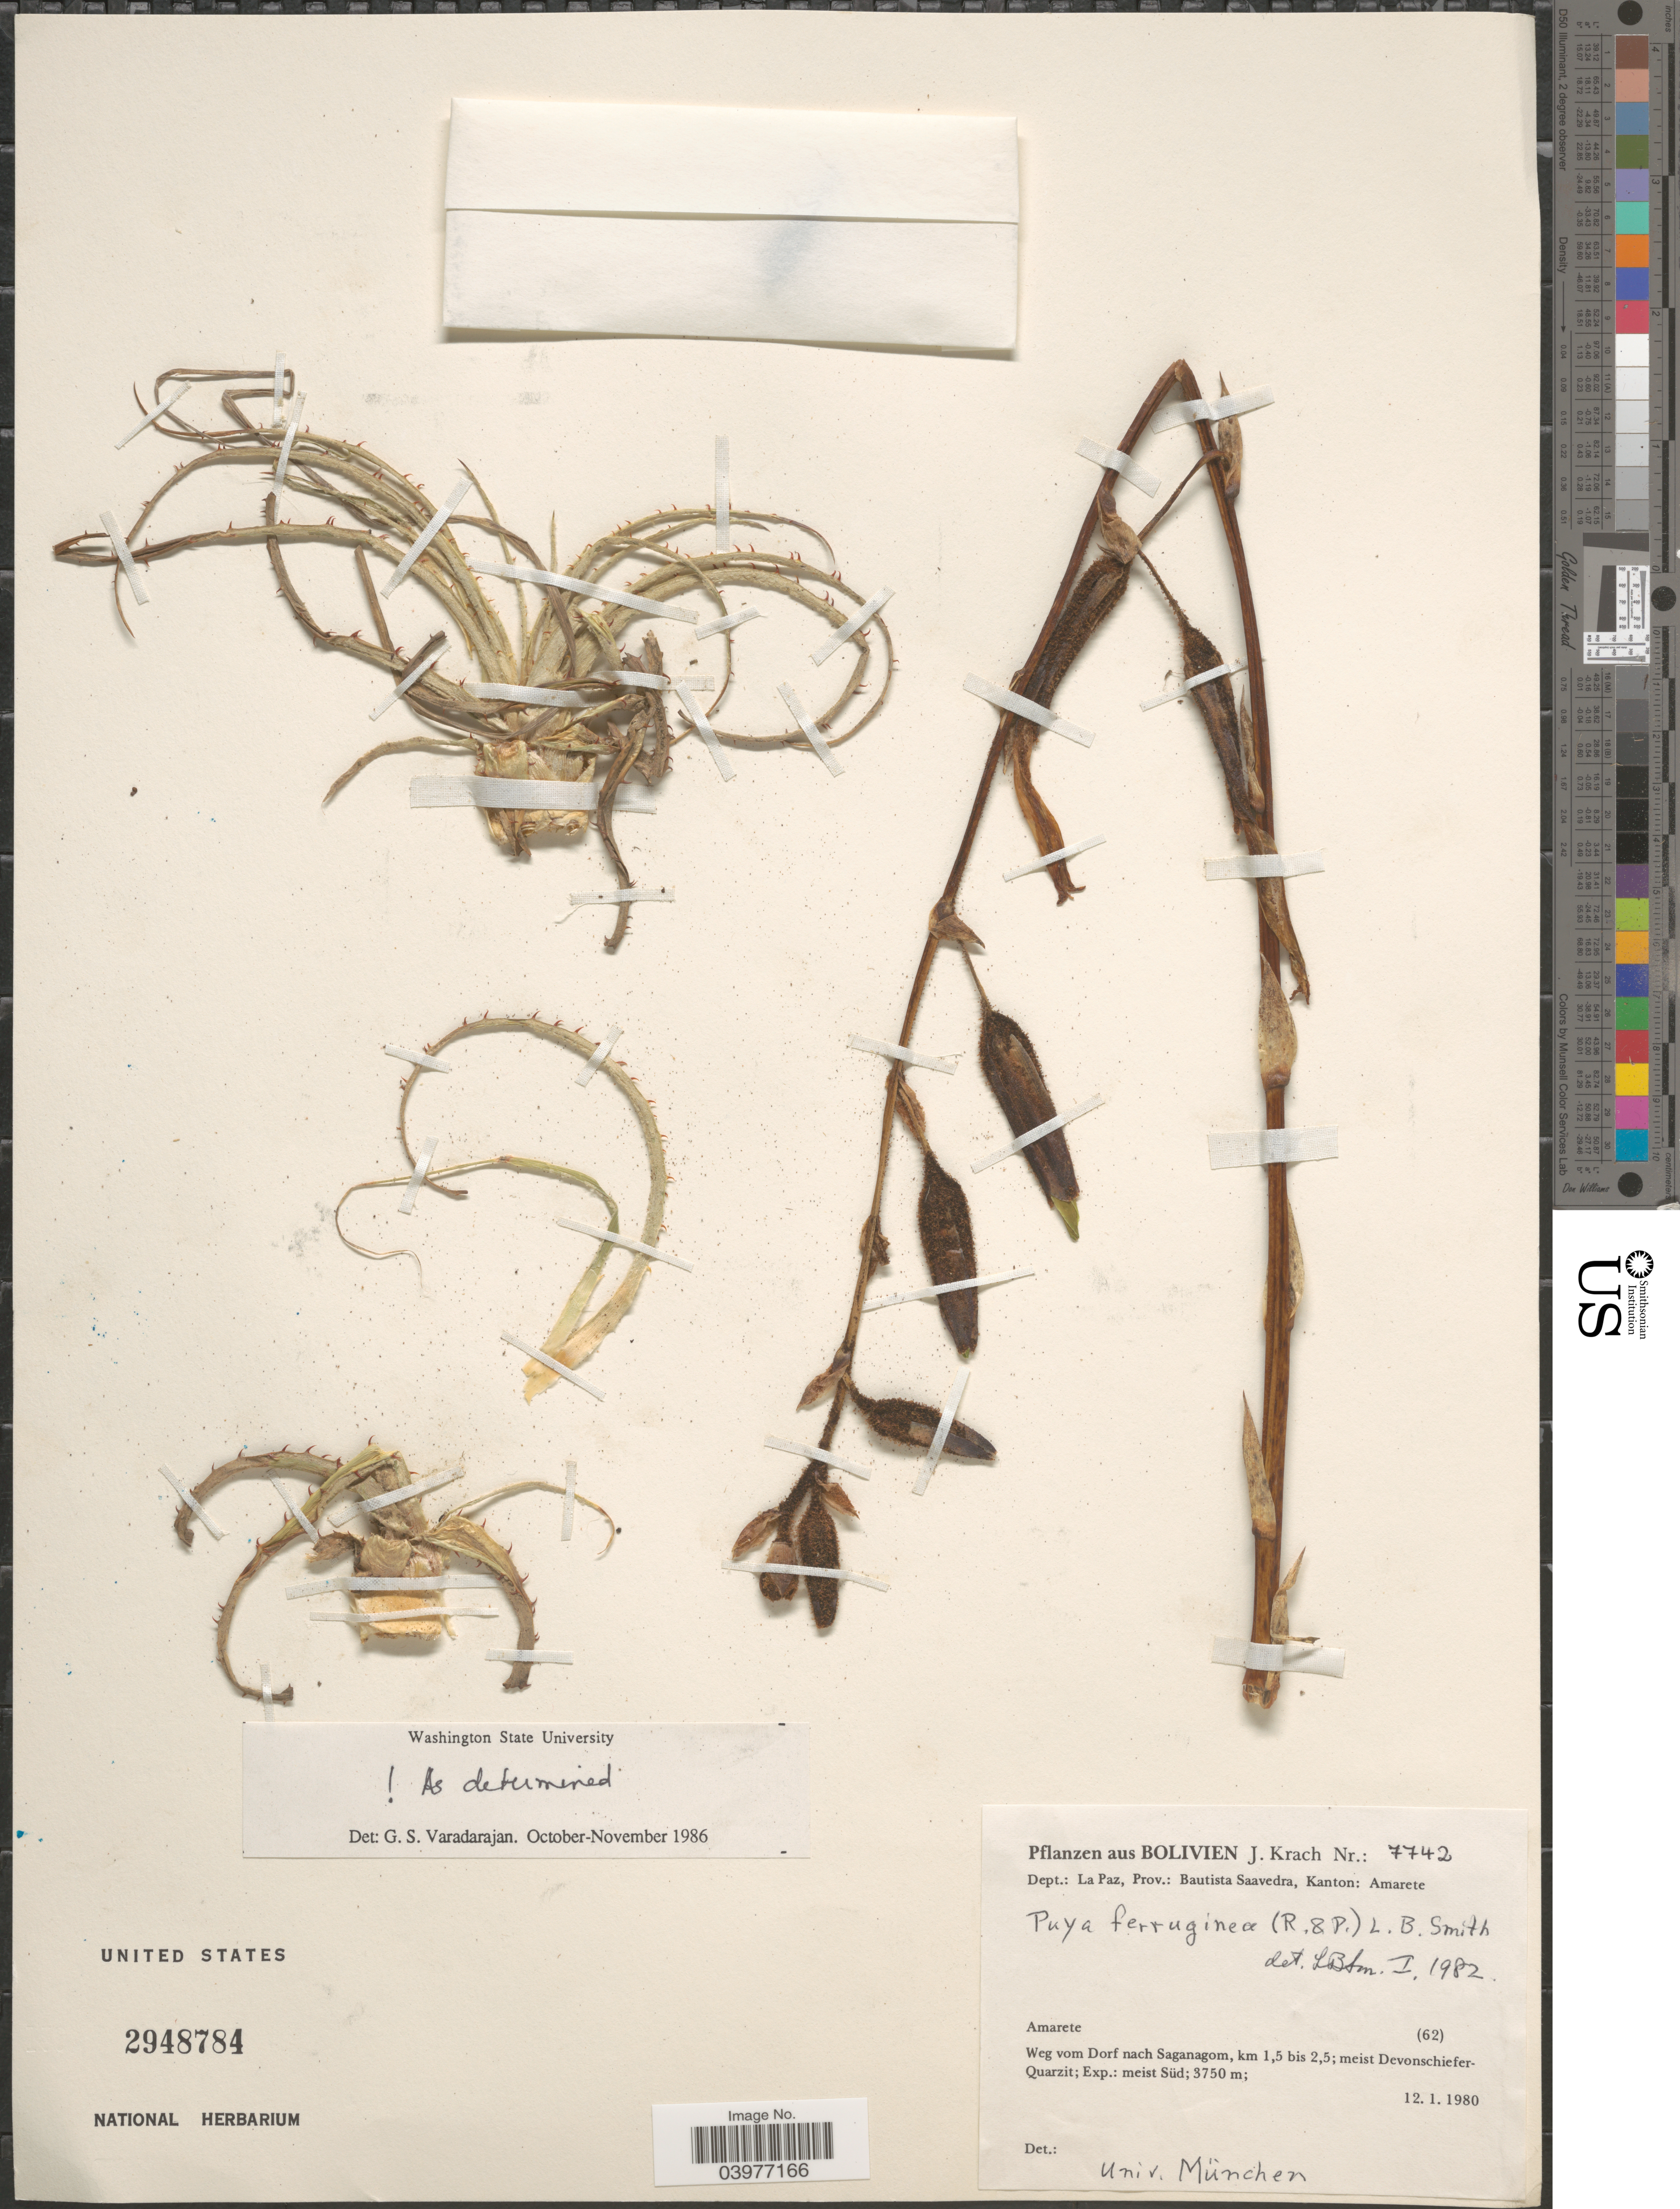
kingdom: Plantae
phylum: Tracheophyta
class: Liliopsida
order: Poales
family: Bromeliaceae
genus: Puya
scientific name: Puya ferruginea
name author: (Ruiz & Pav.) L.B. Sm.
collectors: J. Krach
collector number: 7742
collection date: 1980-01-12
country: Bolivia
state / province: La Paz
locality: Dept.: La Paz, Prov.: Bautista Saavedra, Kanton: Amarete. Weg vom Dorf nach Saganagom, km 1,5 bis 2,5; meist Devonschiefer-Quarzit.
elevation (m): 3750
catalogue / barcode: US 2948784